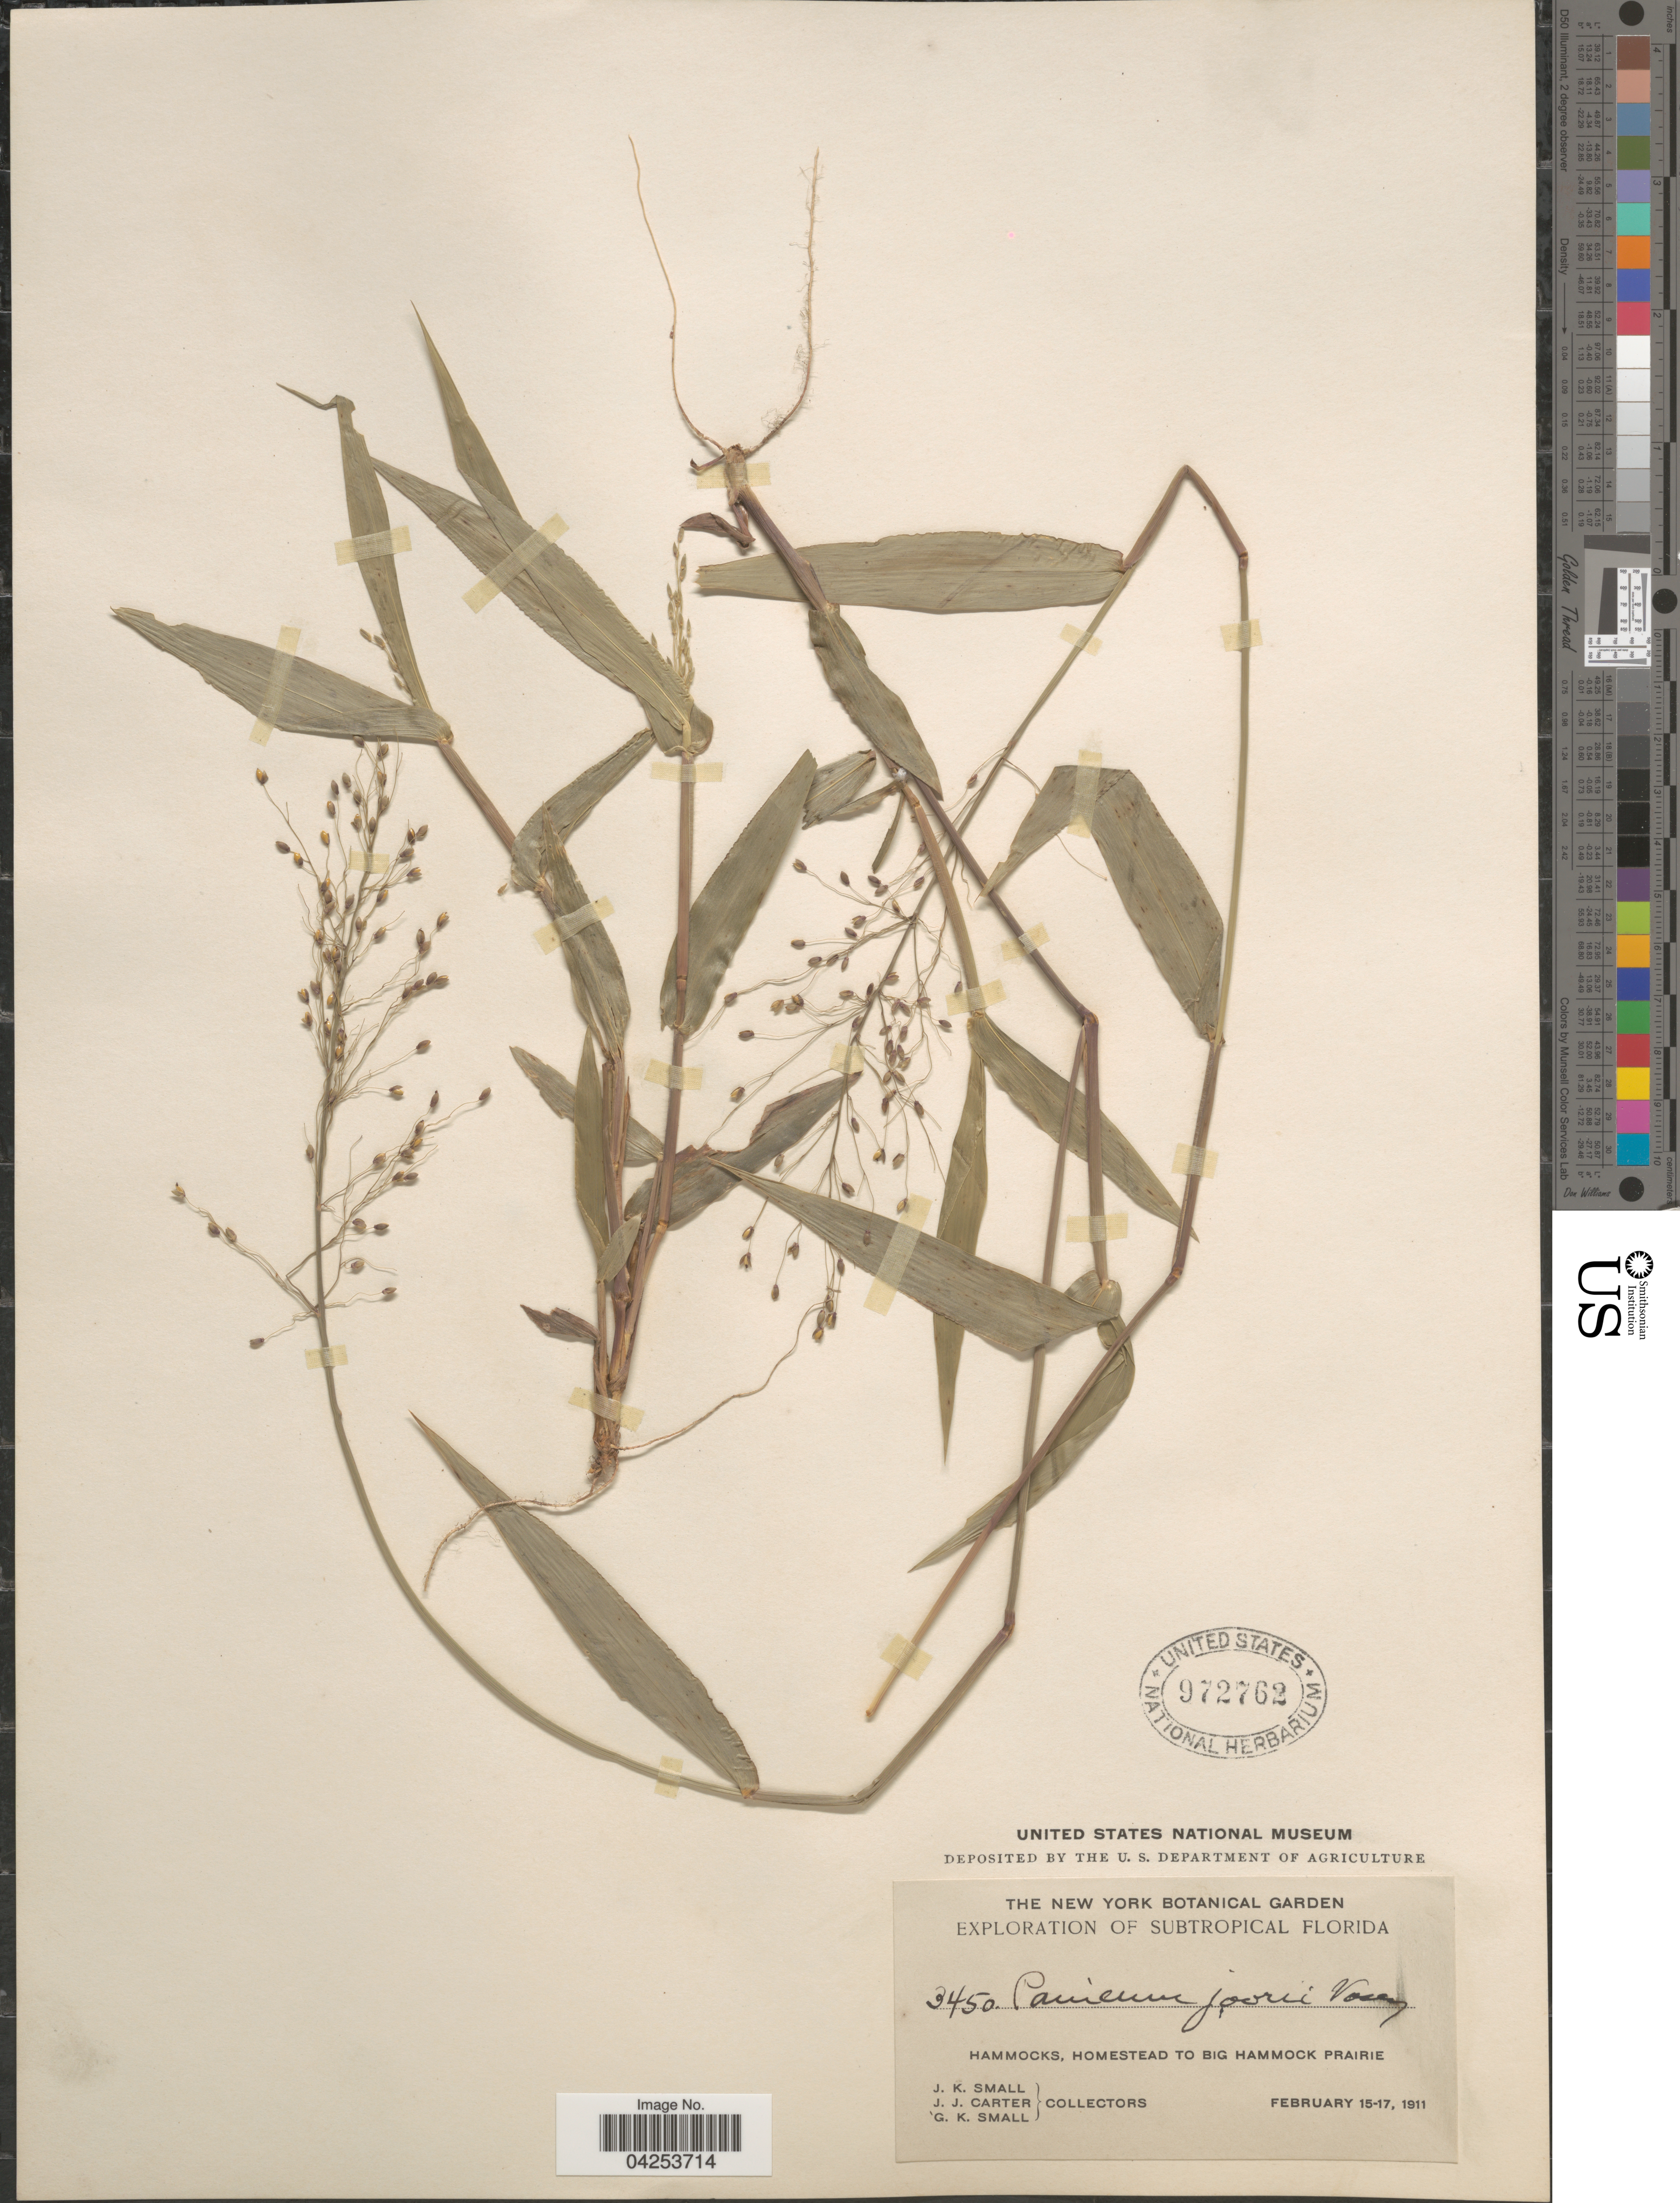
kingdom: Plantae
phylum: Tracheophyta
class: Liliopsida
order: Poales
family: Poaceae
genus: Dichanthelium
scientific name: Dichanthelium commutatum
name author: (Schult.) Gould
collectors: J. K. Small, J. Carter & G. K. Small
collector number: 3450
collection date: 1911-02-15/1911-02-17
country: United States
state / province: Florida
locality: Exploration of Subtropical Florida. Hammocks, Homestead to Big Hammock Prairie.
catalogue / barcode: US 972762